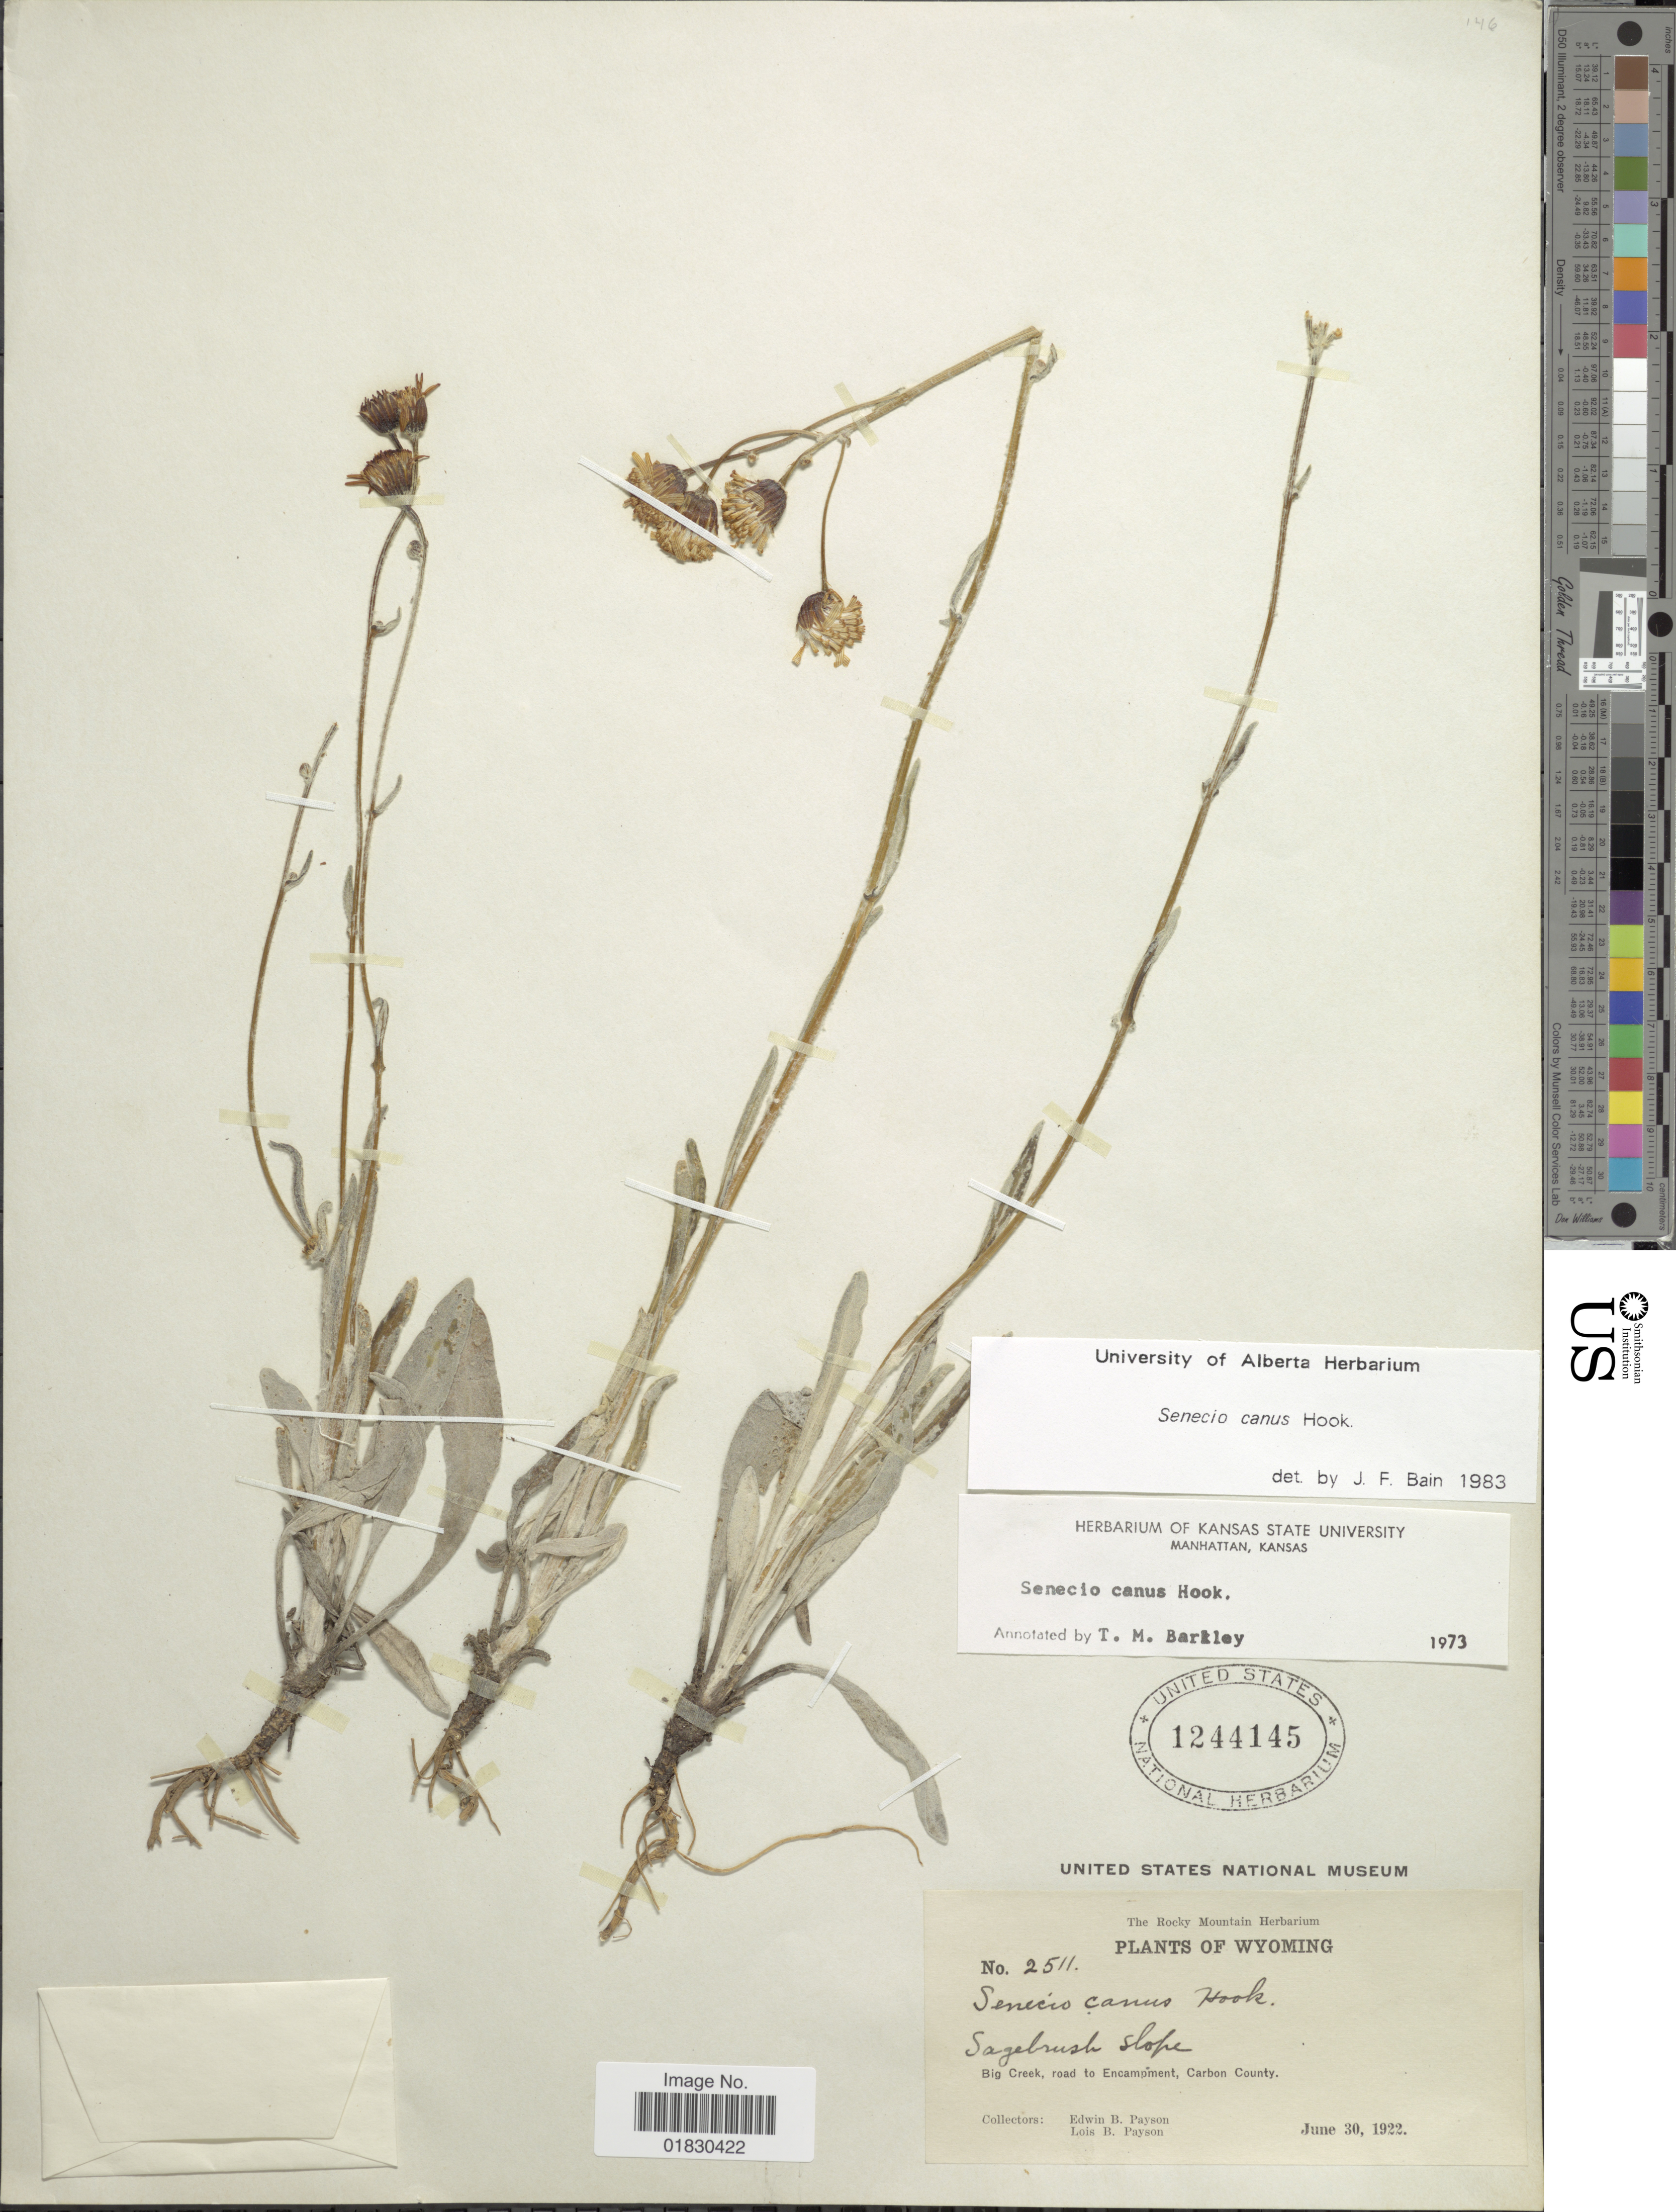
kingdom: Plantae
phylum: Tracheophyta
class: Magnoliopsida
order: Asterales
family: Asteraceae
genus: Packera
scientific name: Packera cana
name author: (Hook.) W.A. Weber & Á. Löve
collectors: E. B. Payson & L. Payson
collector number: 2511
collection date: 1922-06-30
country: United States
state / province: Wyoming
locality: Big Creek, road to Encampment, Carbon County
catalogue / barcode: US 1244145